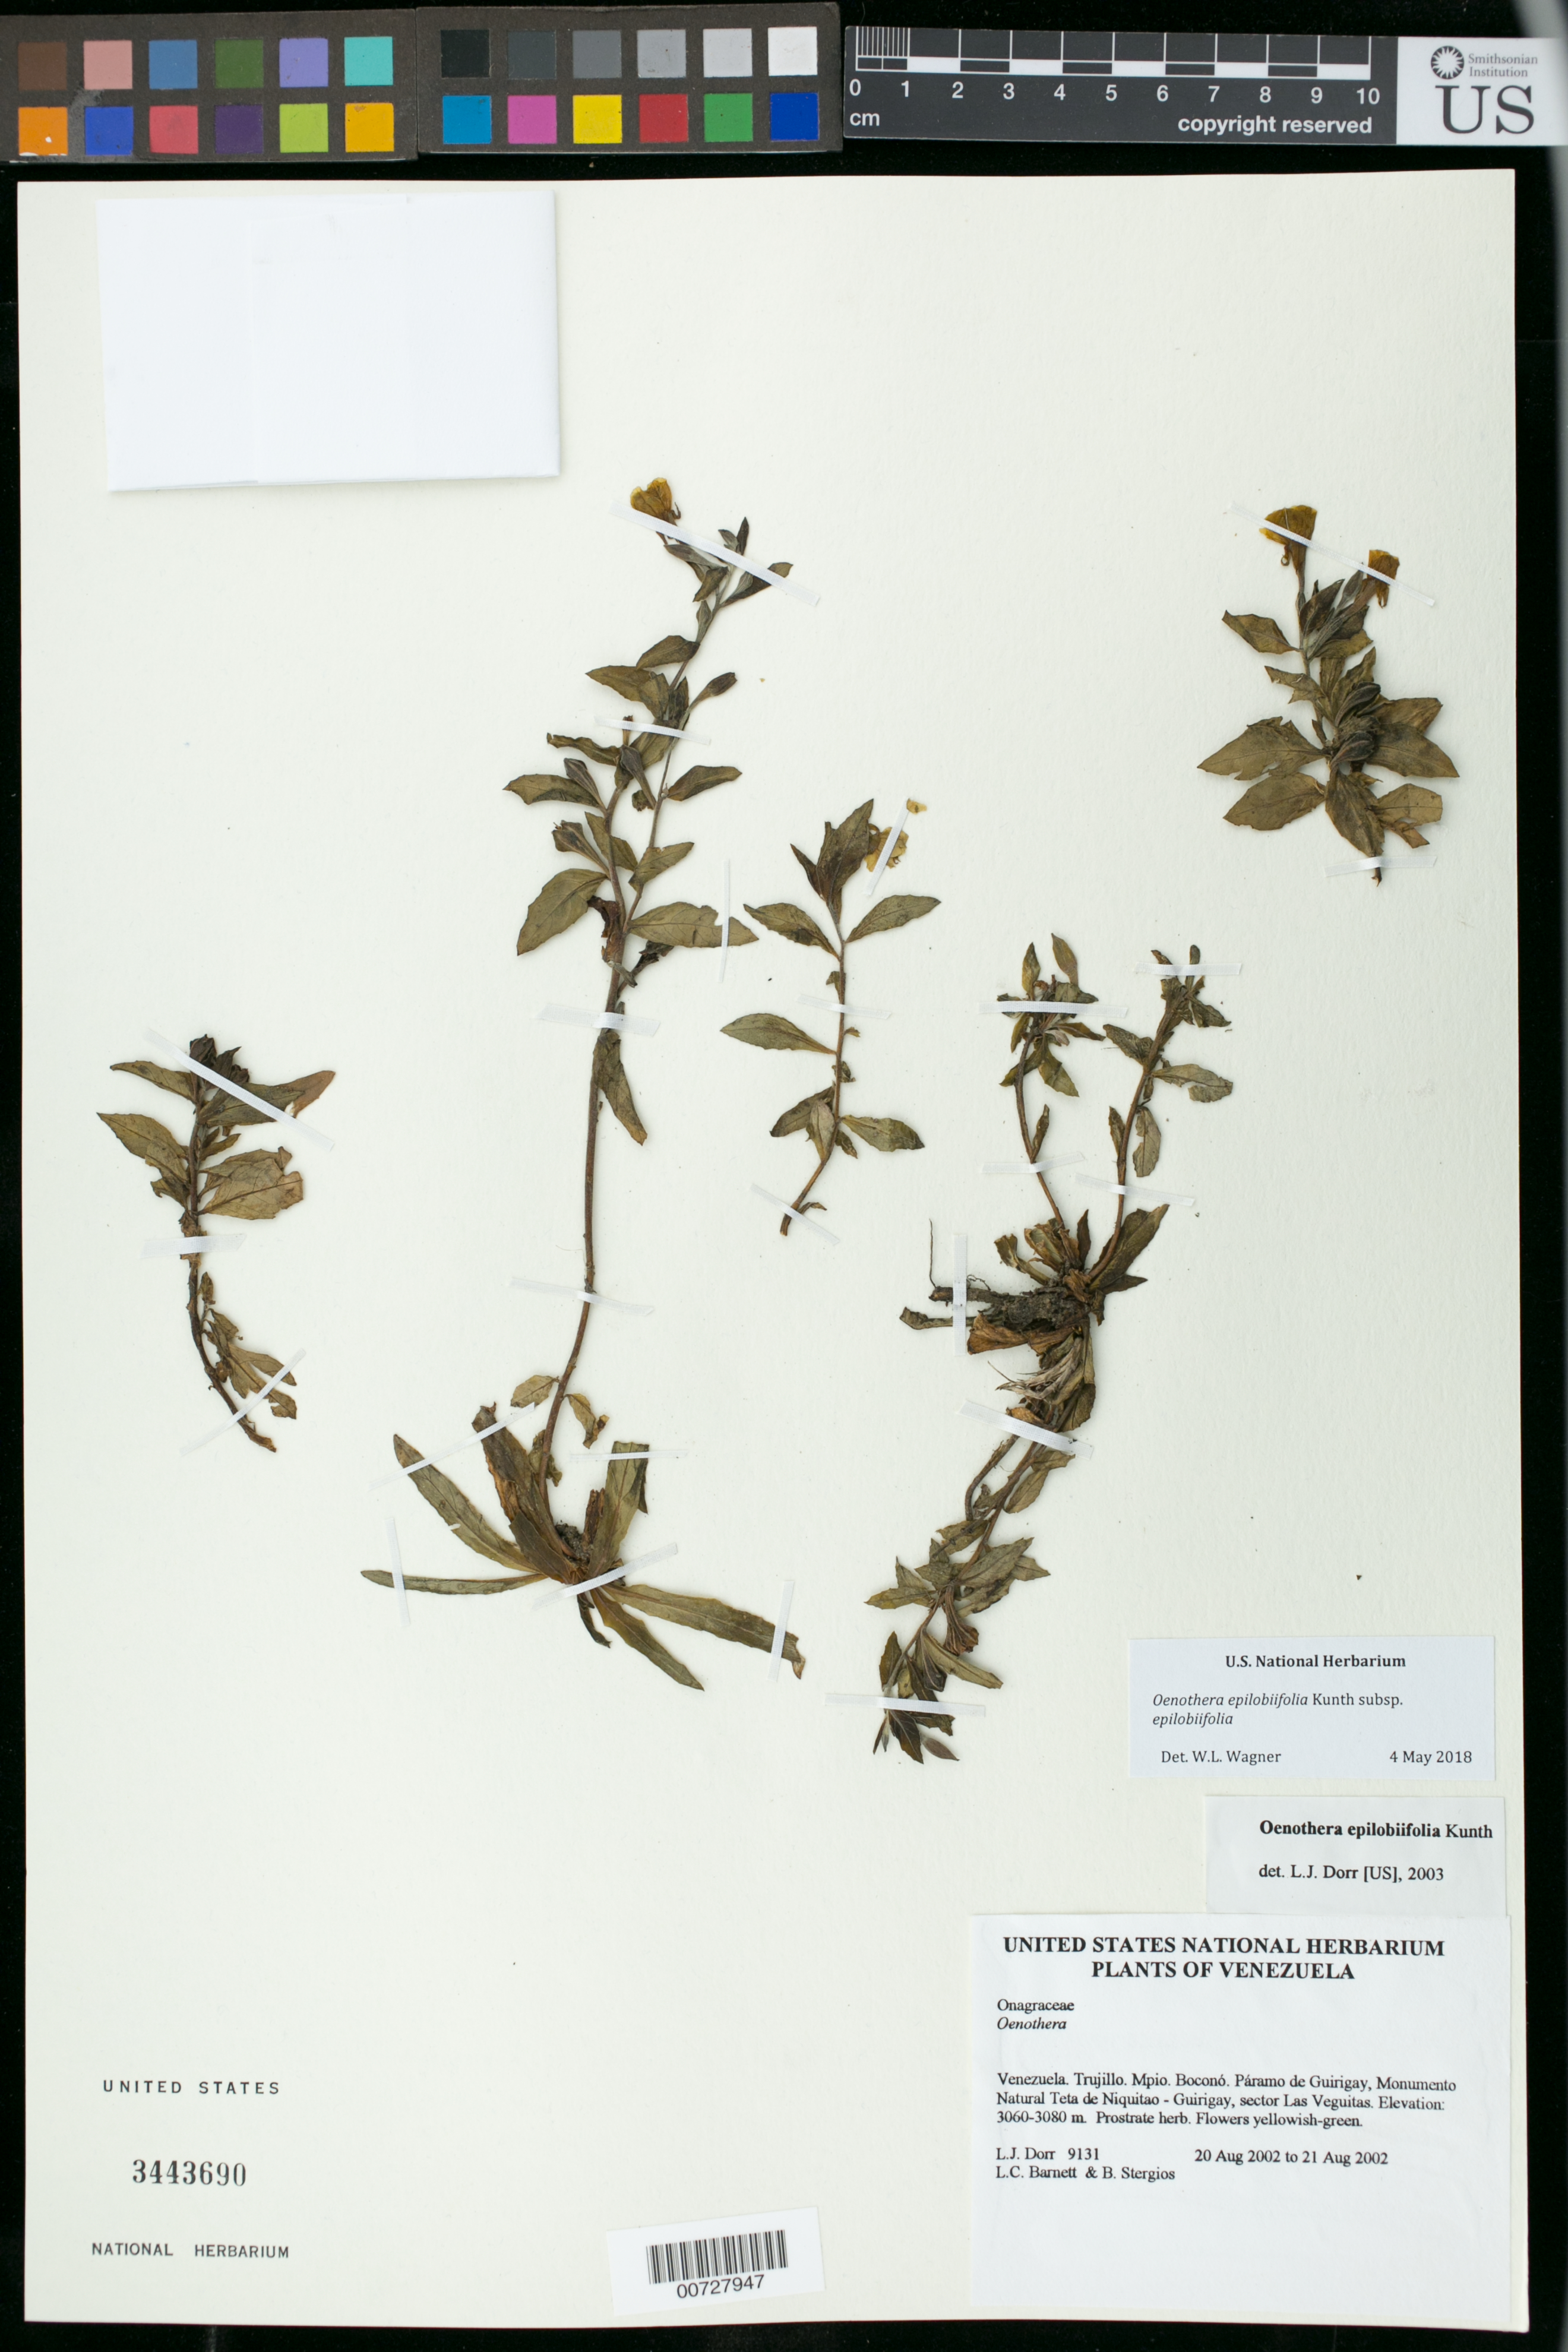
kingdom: Plantae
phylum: Tracheophyta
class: Magnoliopsida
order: Myrtales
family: Onagraceae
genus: Oenothera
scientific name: Oenothera epilobiifolia subsp. epilobiifolia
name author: Kunth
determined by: Wagner, W. L., (BOT), Smithsonian Institution - National Museum of Natural History (UNITED STATES)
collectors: L. J. Dorr, L. C. Barnett & B. G. Stergios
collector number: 9131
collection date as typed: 20 Aug 2002 to 21 Aug 2002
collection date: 2002-08-20/2002-08-21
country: Venezuela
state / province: Trujillo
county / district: Boconó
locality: Páramo de Guirigay, Monumento Natural Teta de Niquitao - Guirigay, sector Las Veguitas.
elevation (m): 3060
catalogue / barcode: US 3443690